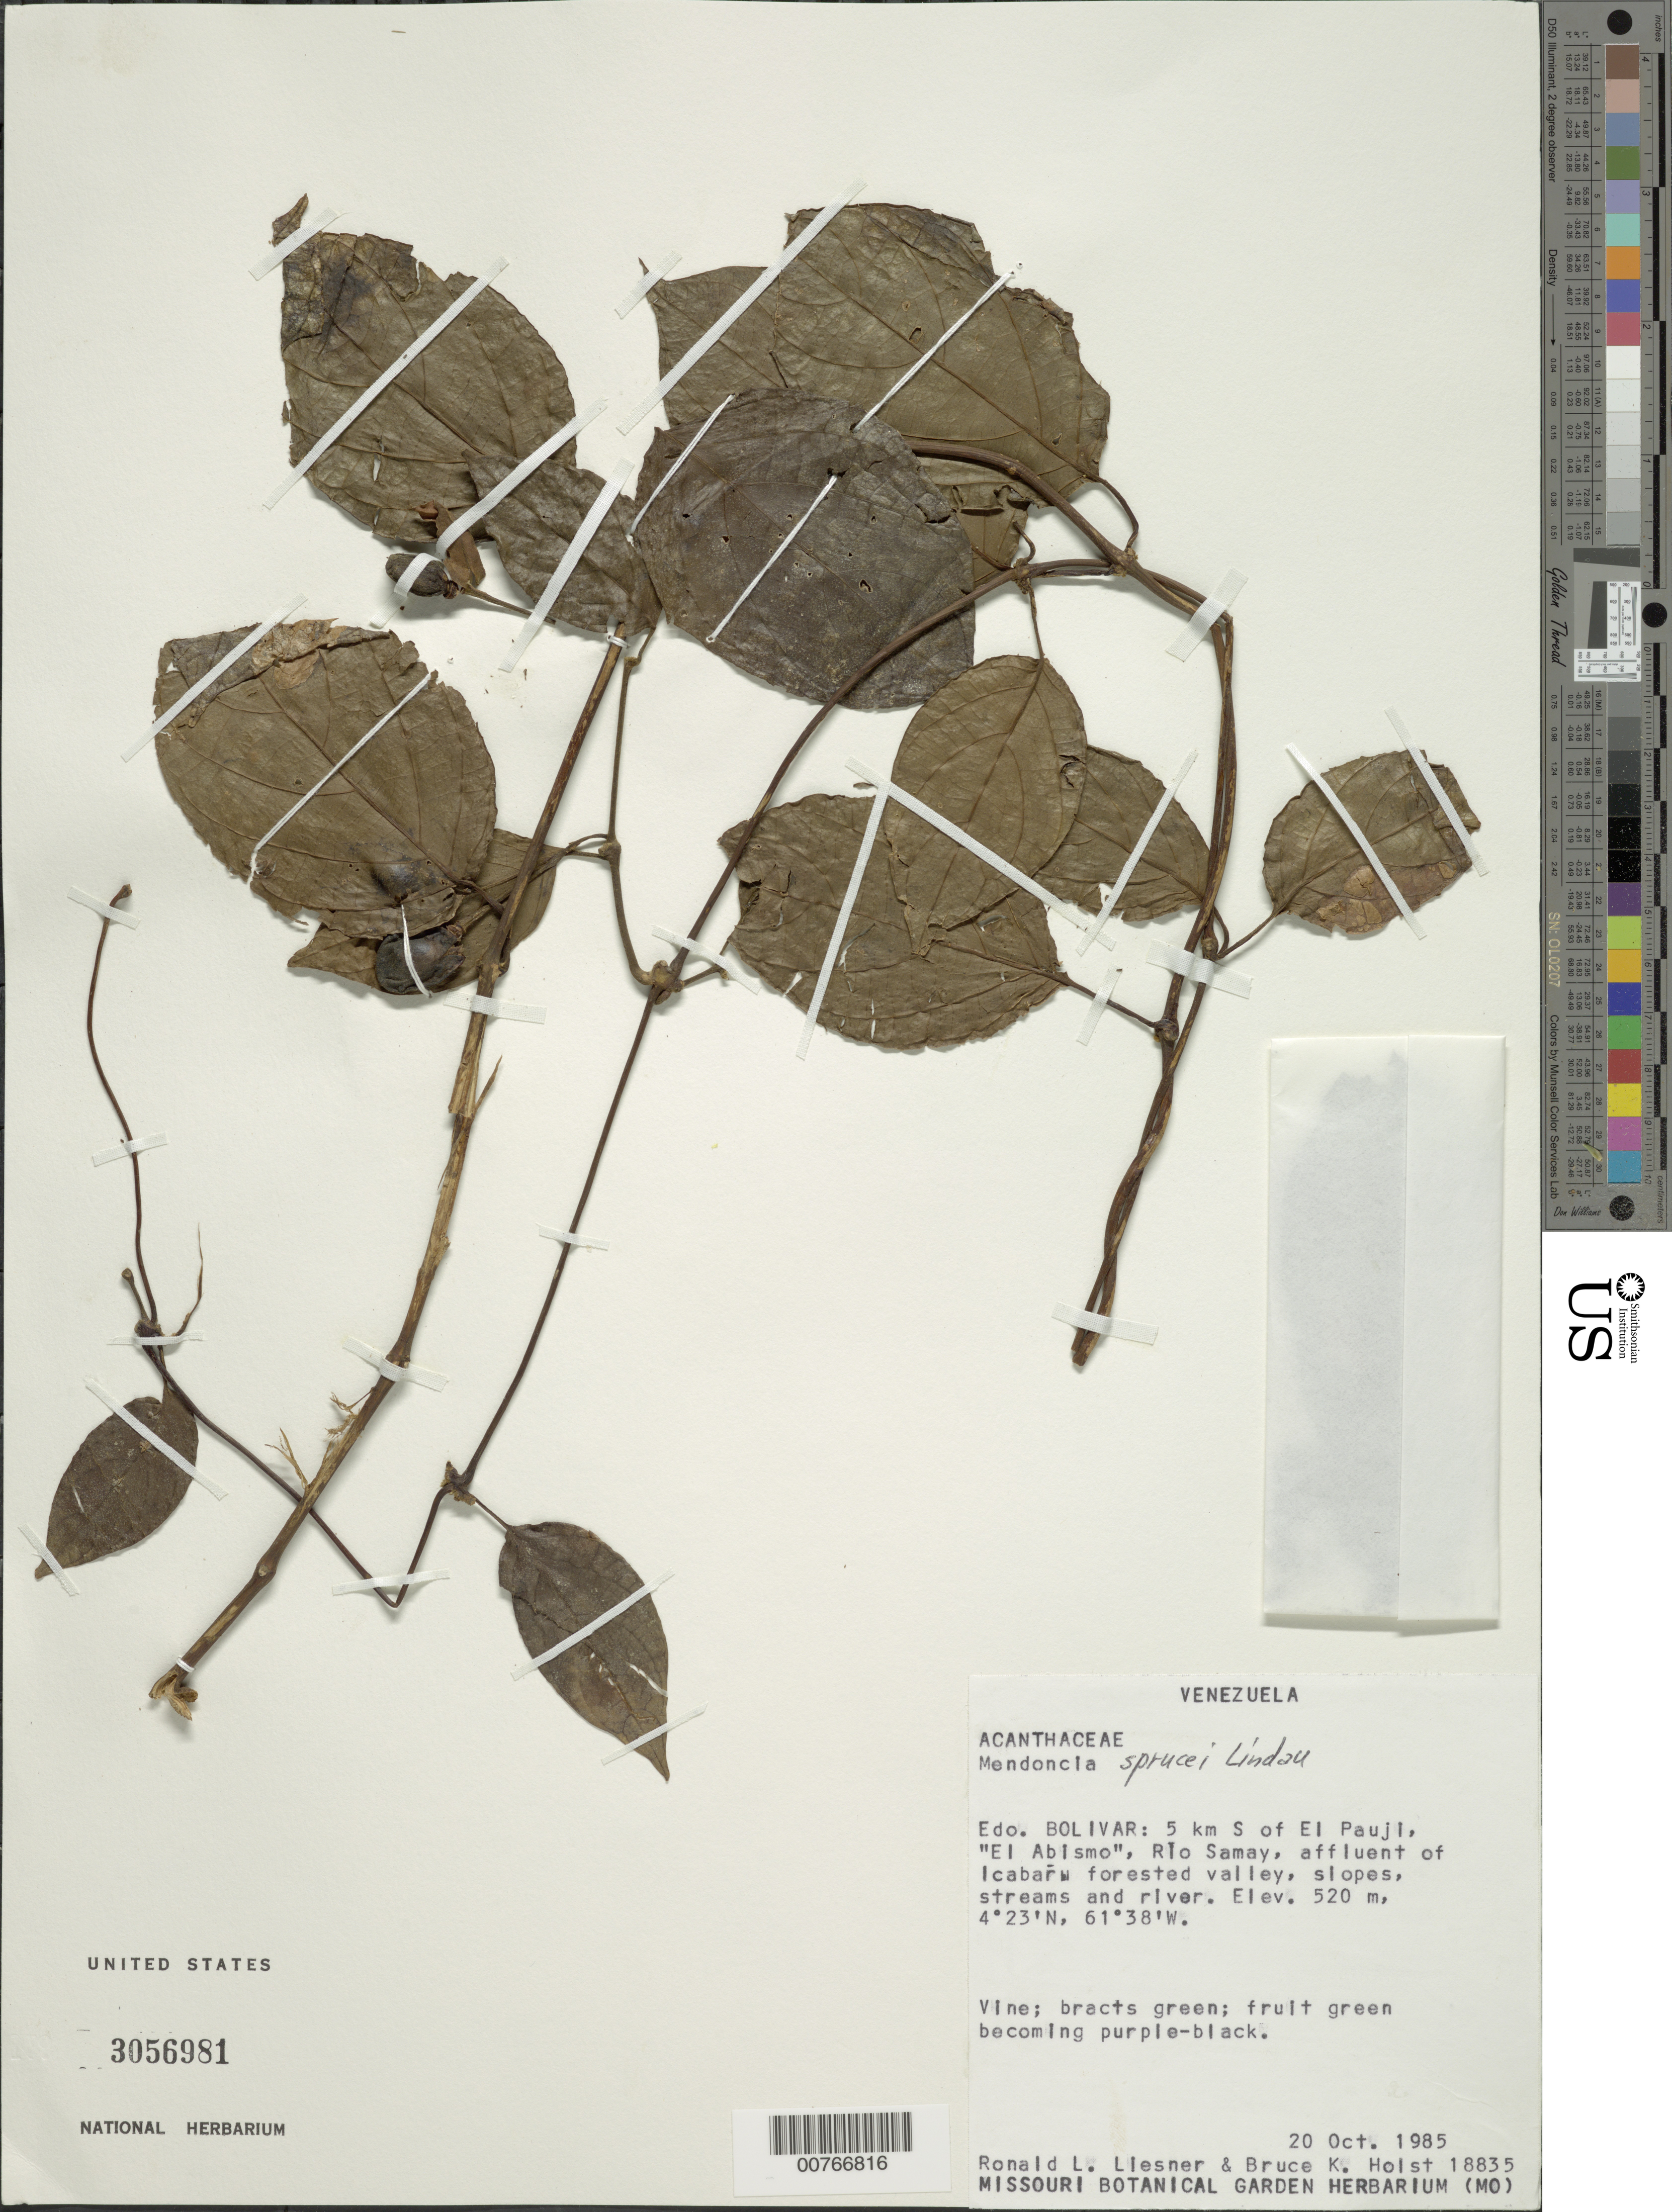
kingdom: Plantae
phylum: Tracheophyta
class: Magnoliopsida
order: Lamiales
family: Acanthaceae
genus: Mendoncia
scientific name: Mendoncia cardonae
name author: Leonard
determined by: Wasshausen, Dieter C., (BOT), Smithsonian Institution - National Museum of Natural History (UNITED STATES)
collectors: R. L. Liesner & B. Holst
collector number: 18835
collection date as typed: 20-Oct-85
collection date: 1985-10-20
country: Venezuela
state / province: Bolívar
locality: El Pauji, 5 km S of, "El Abismo", Río Samay, affluent of Icabarú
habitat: Forested valley, slopes, streams and river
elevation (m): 520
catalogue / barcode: US 3056981